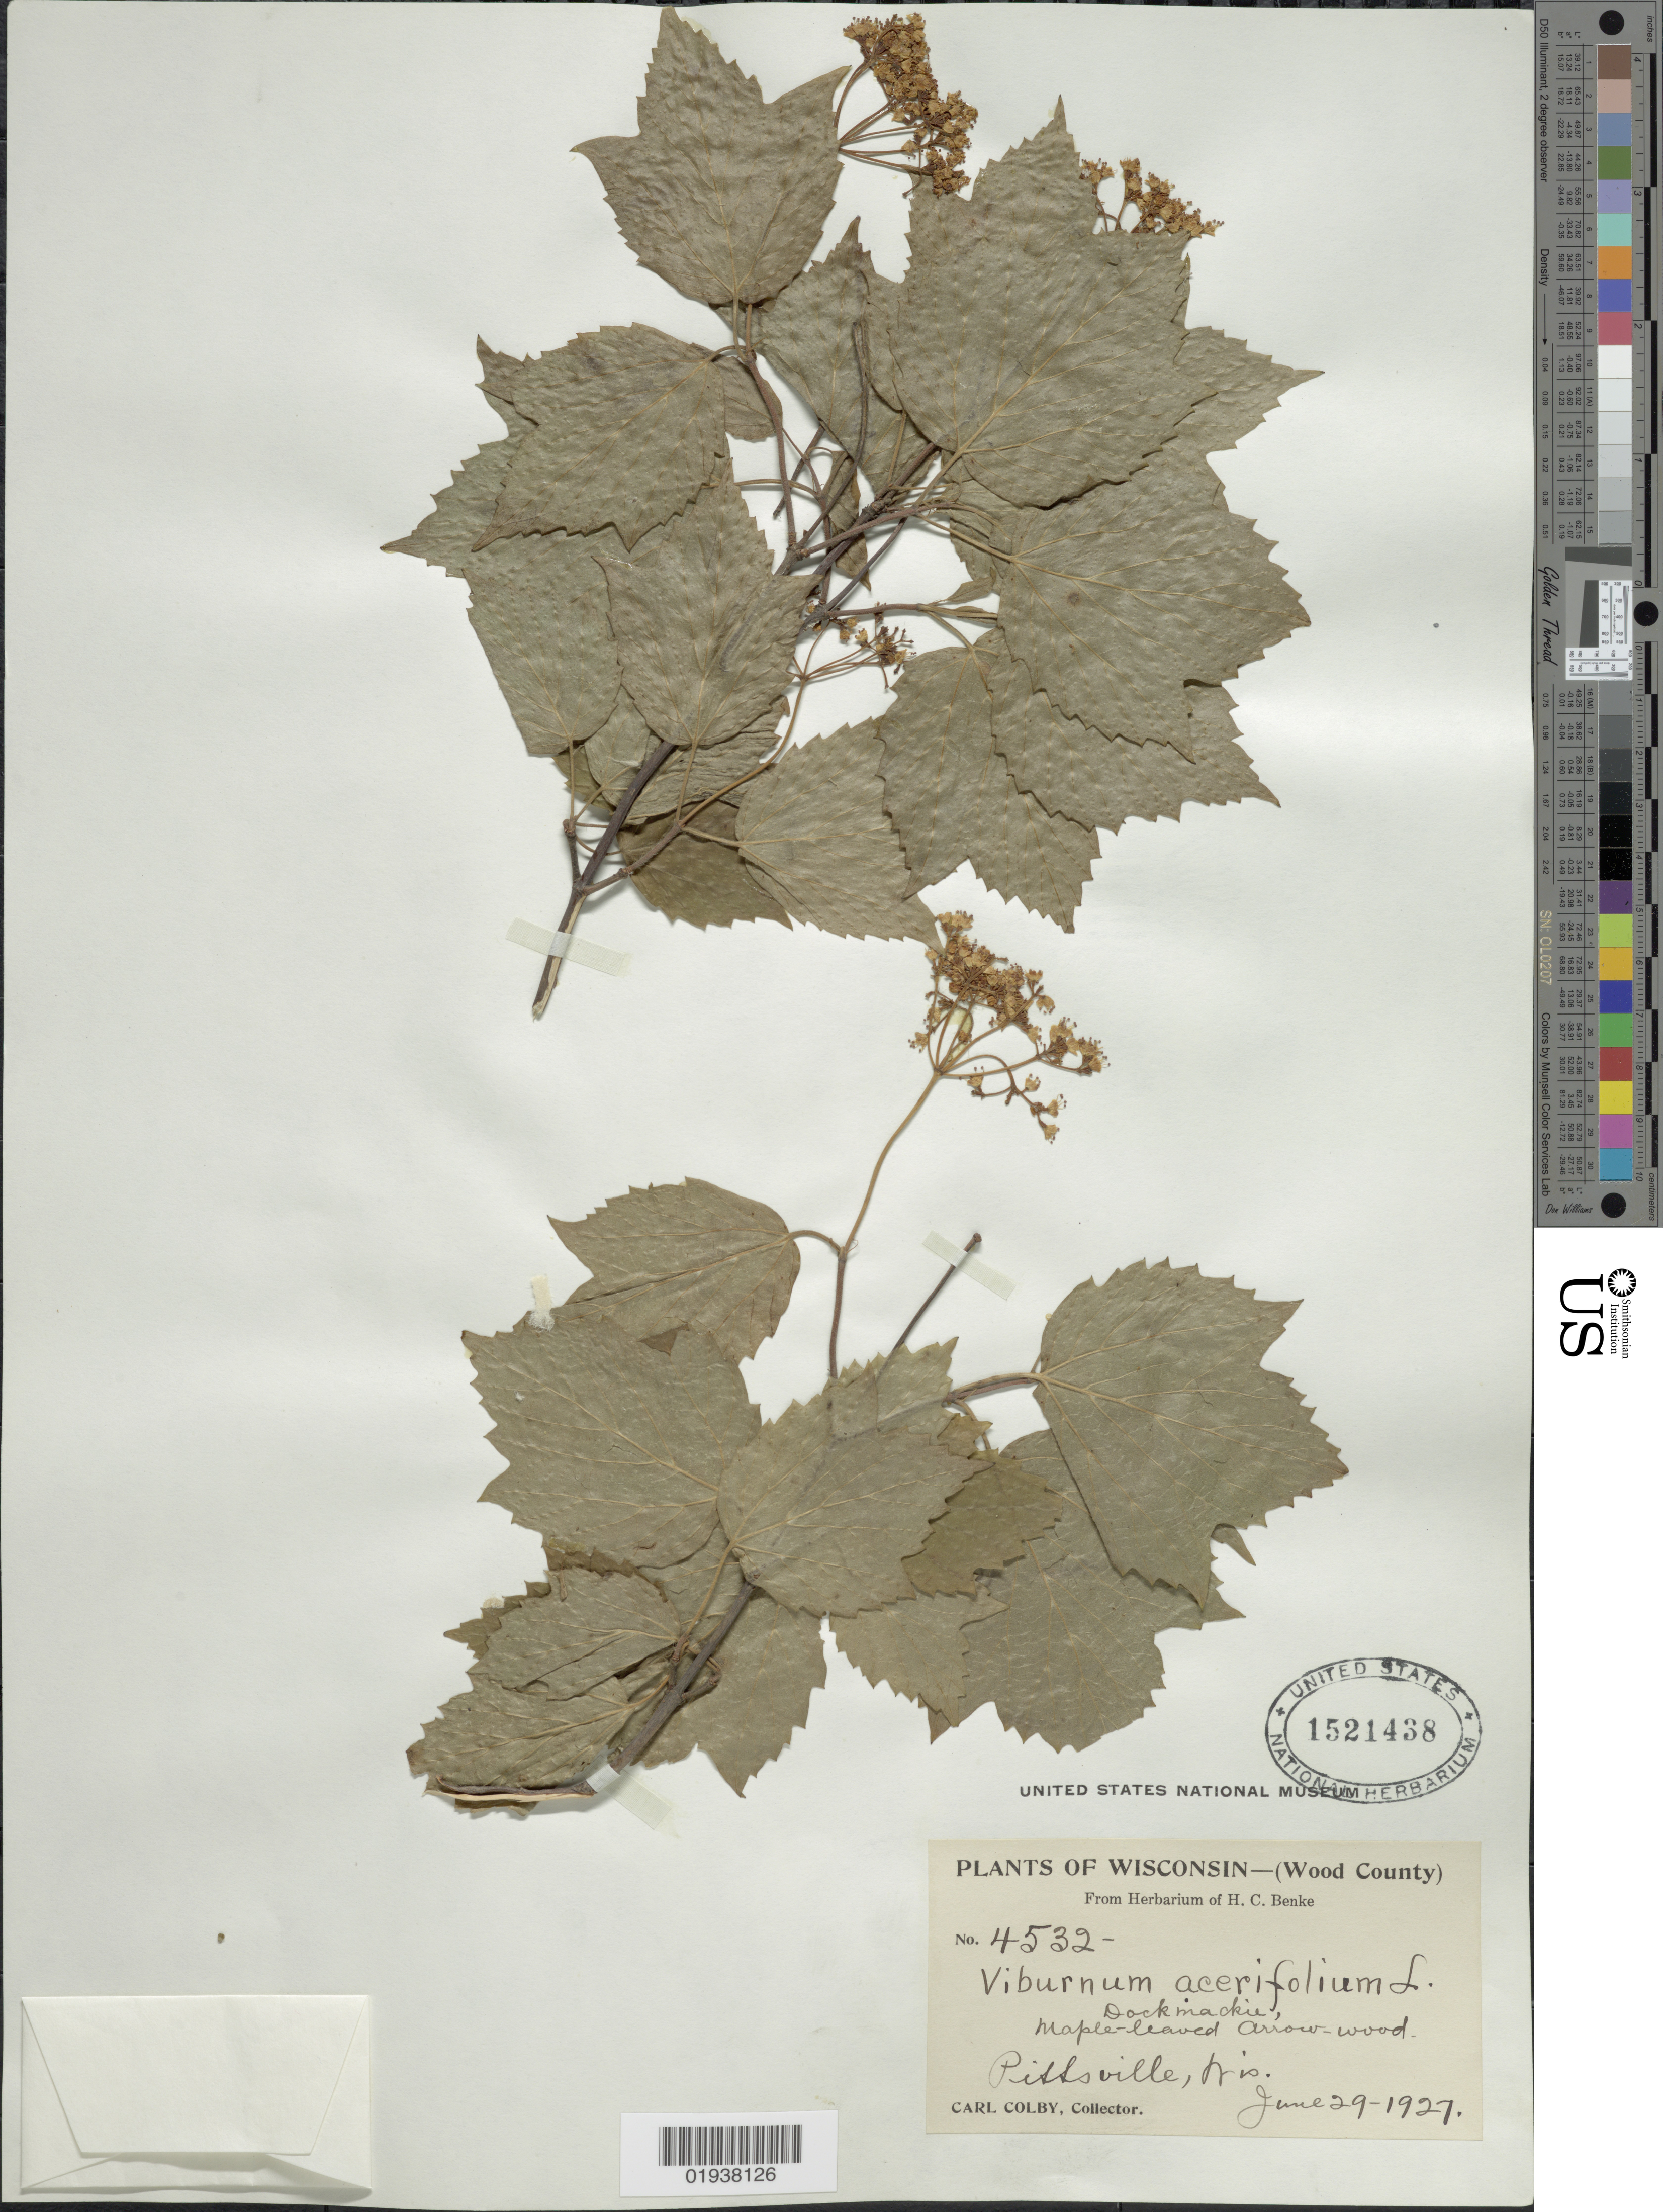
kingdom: Plantae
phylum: Tracheophyta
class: Magnoliopsida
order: Dipsacales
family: Viburnaceae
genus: Viburnum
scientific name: Viburnum acerifolium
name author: L.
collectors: C. Colby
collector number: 4532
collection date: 1927-06-29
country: United States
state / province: Wisconsin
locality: (Wood County). Pittsville.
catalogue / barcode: US 1521438